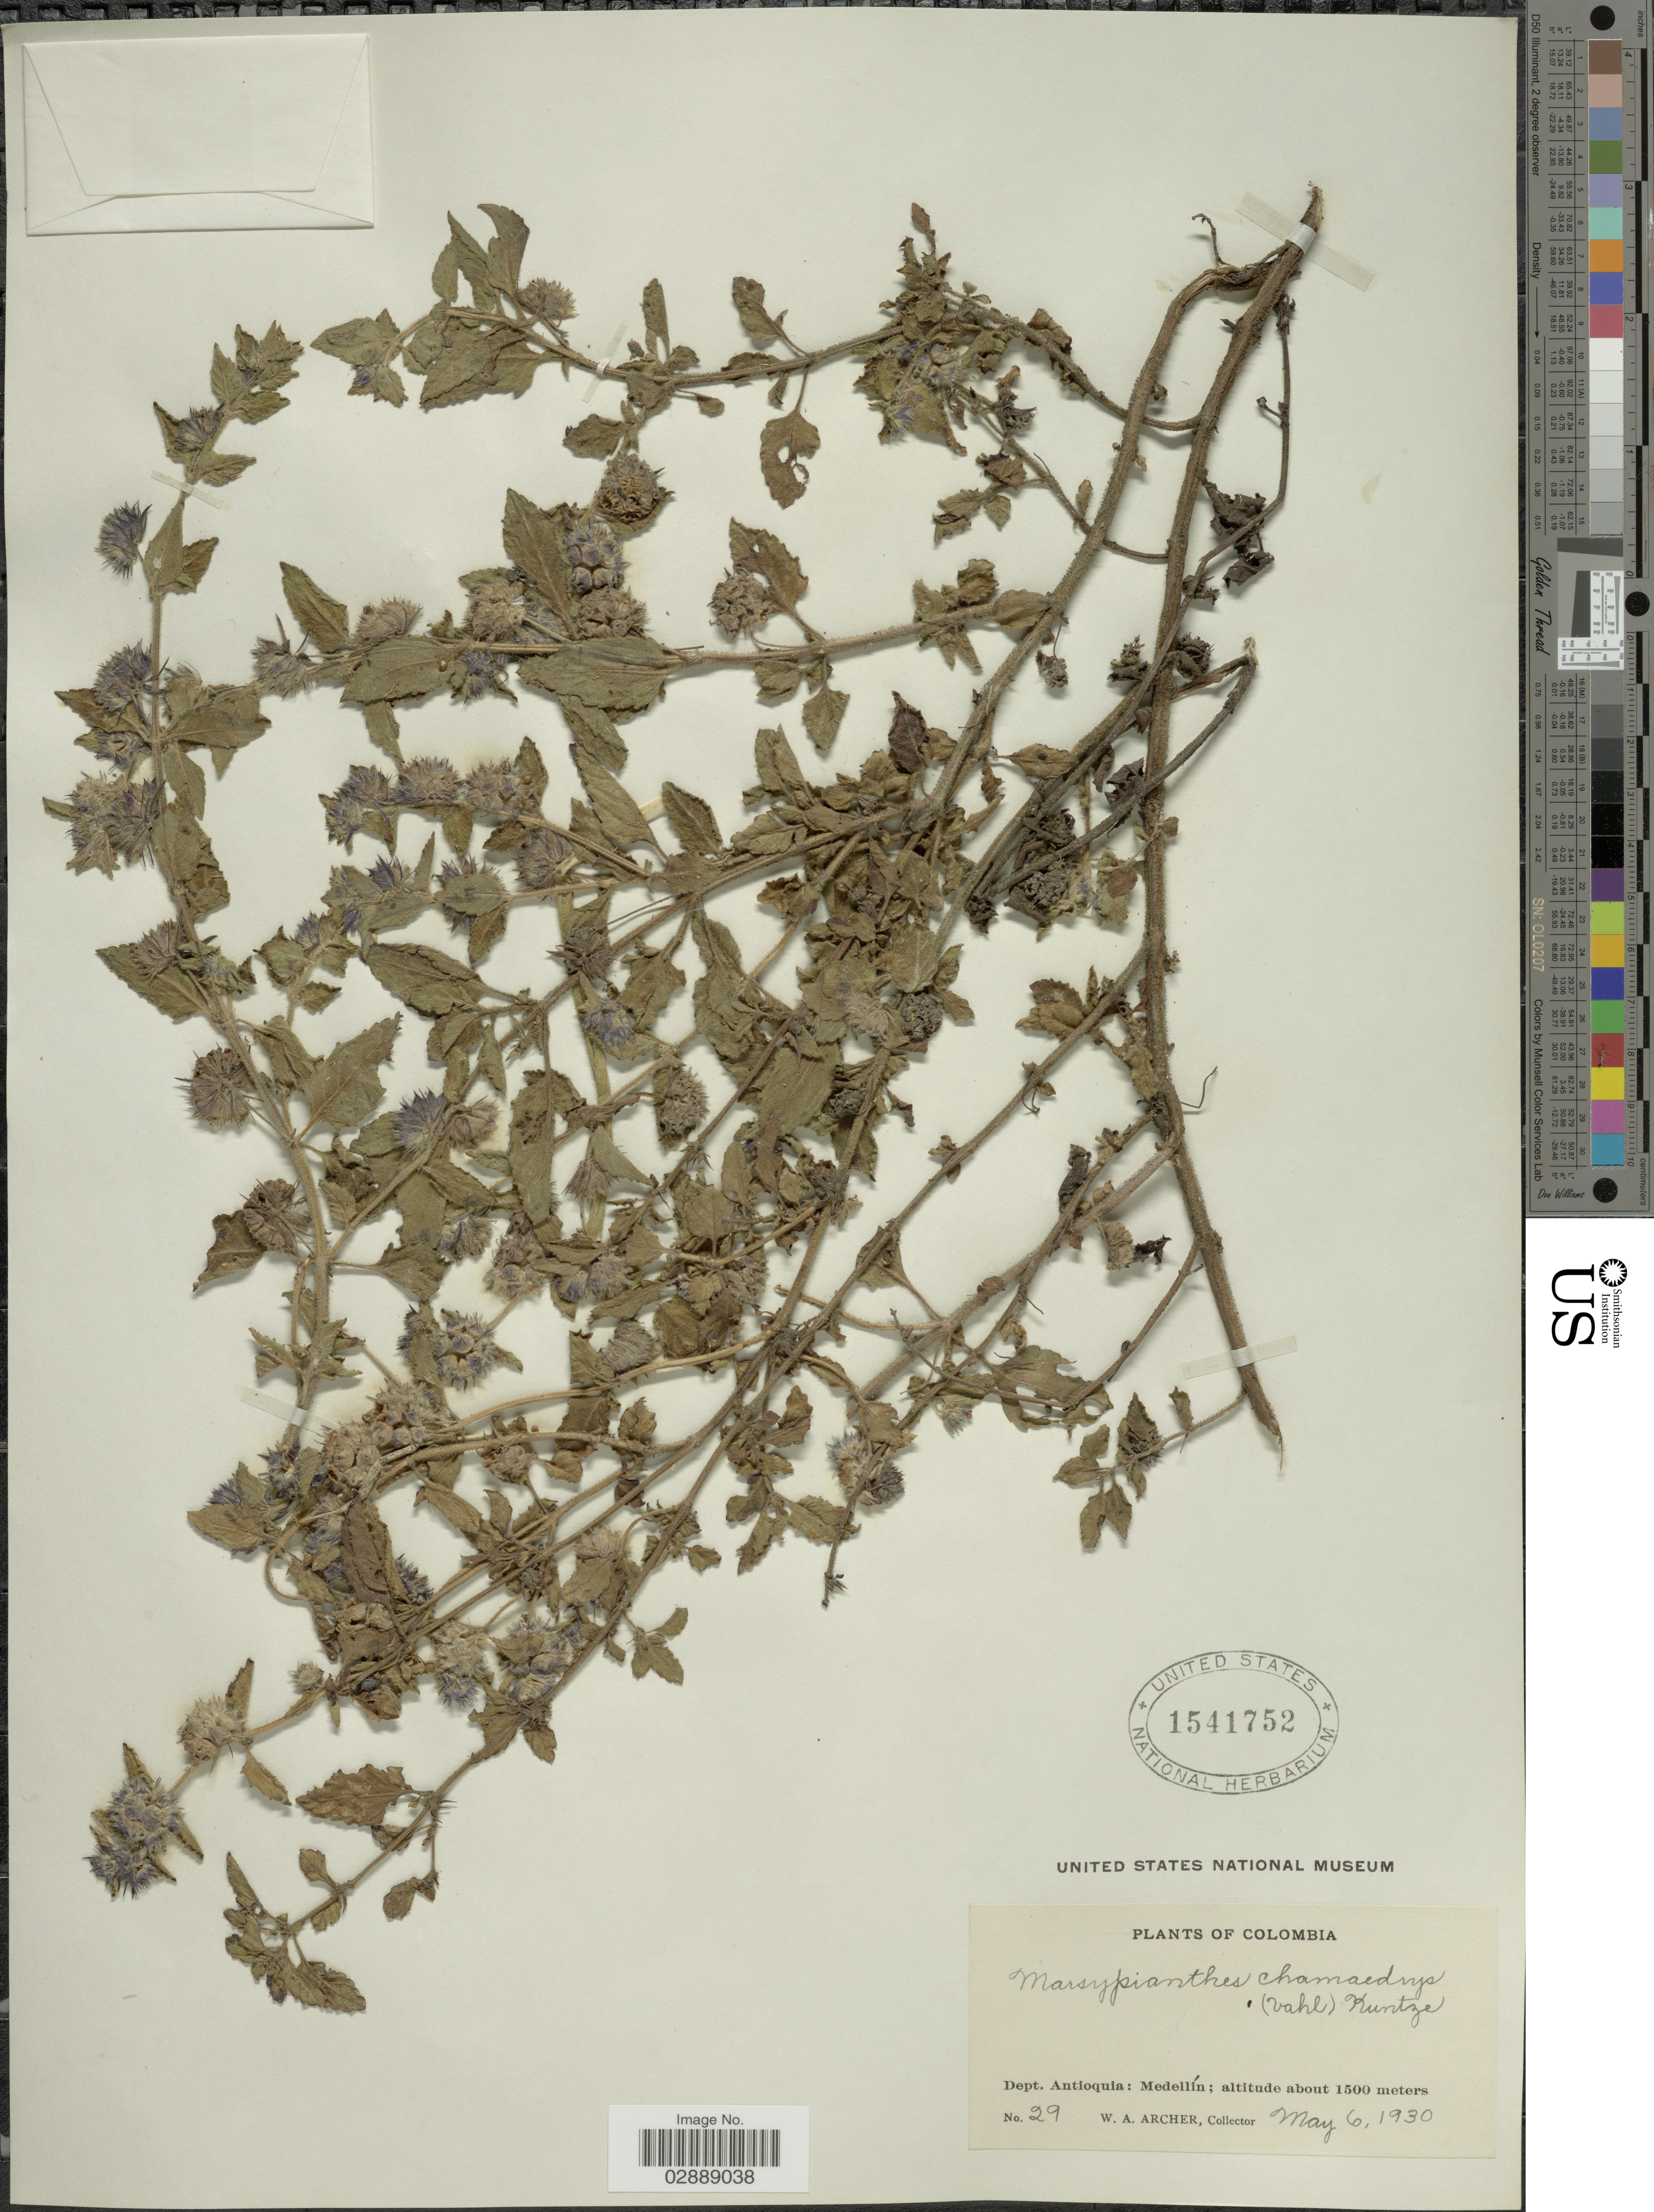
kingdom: Plantae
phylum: Tracheophyta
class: Magnoliopsida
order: Lamiales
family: Lamiaceae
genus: Marsypianthes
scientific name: Marsypianthes chamaedrys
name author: (Vahl) Kuntze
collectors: W. Archer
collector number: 29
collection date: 1930-05-06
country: Colombia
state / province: Antioquia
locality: Dept. Antioquia: Medellín.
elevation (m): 1500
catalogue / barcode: US 1541752